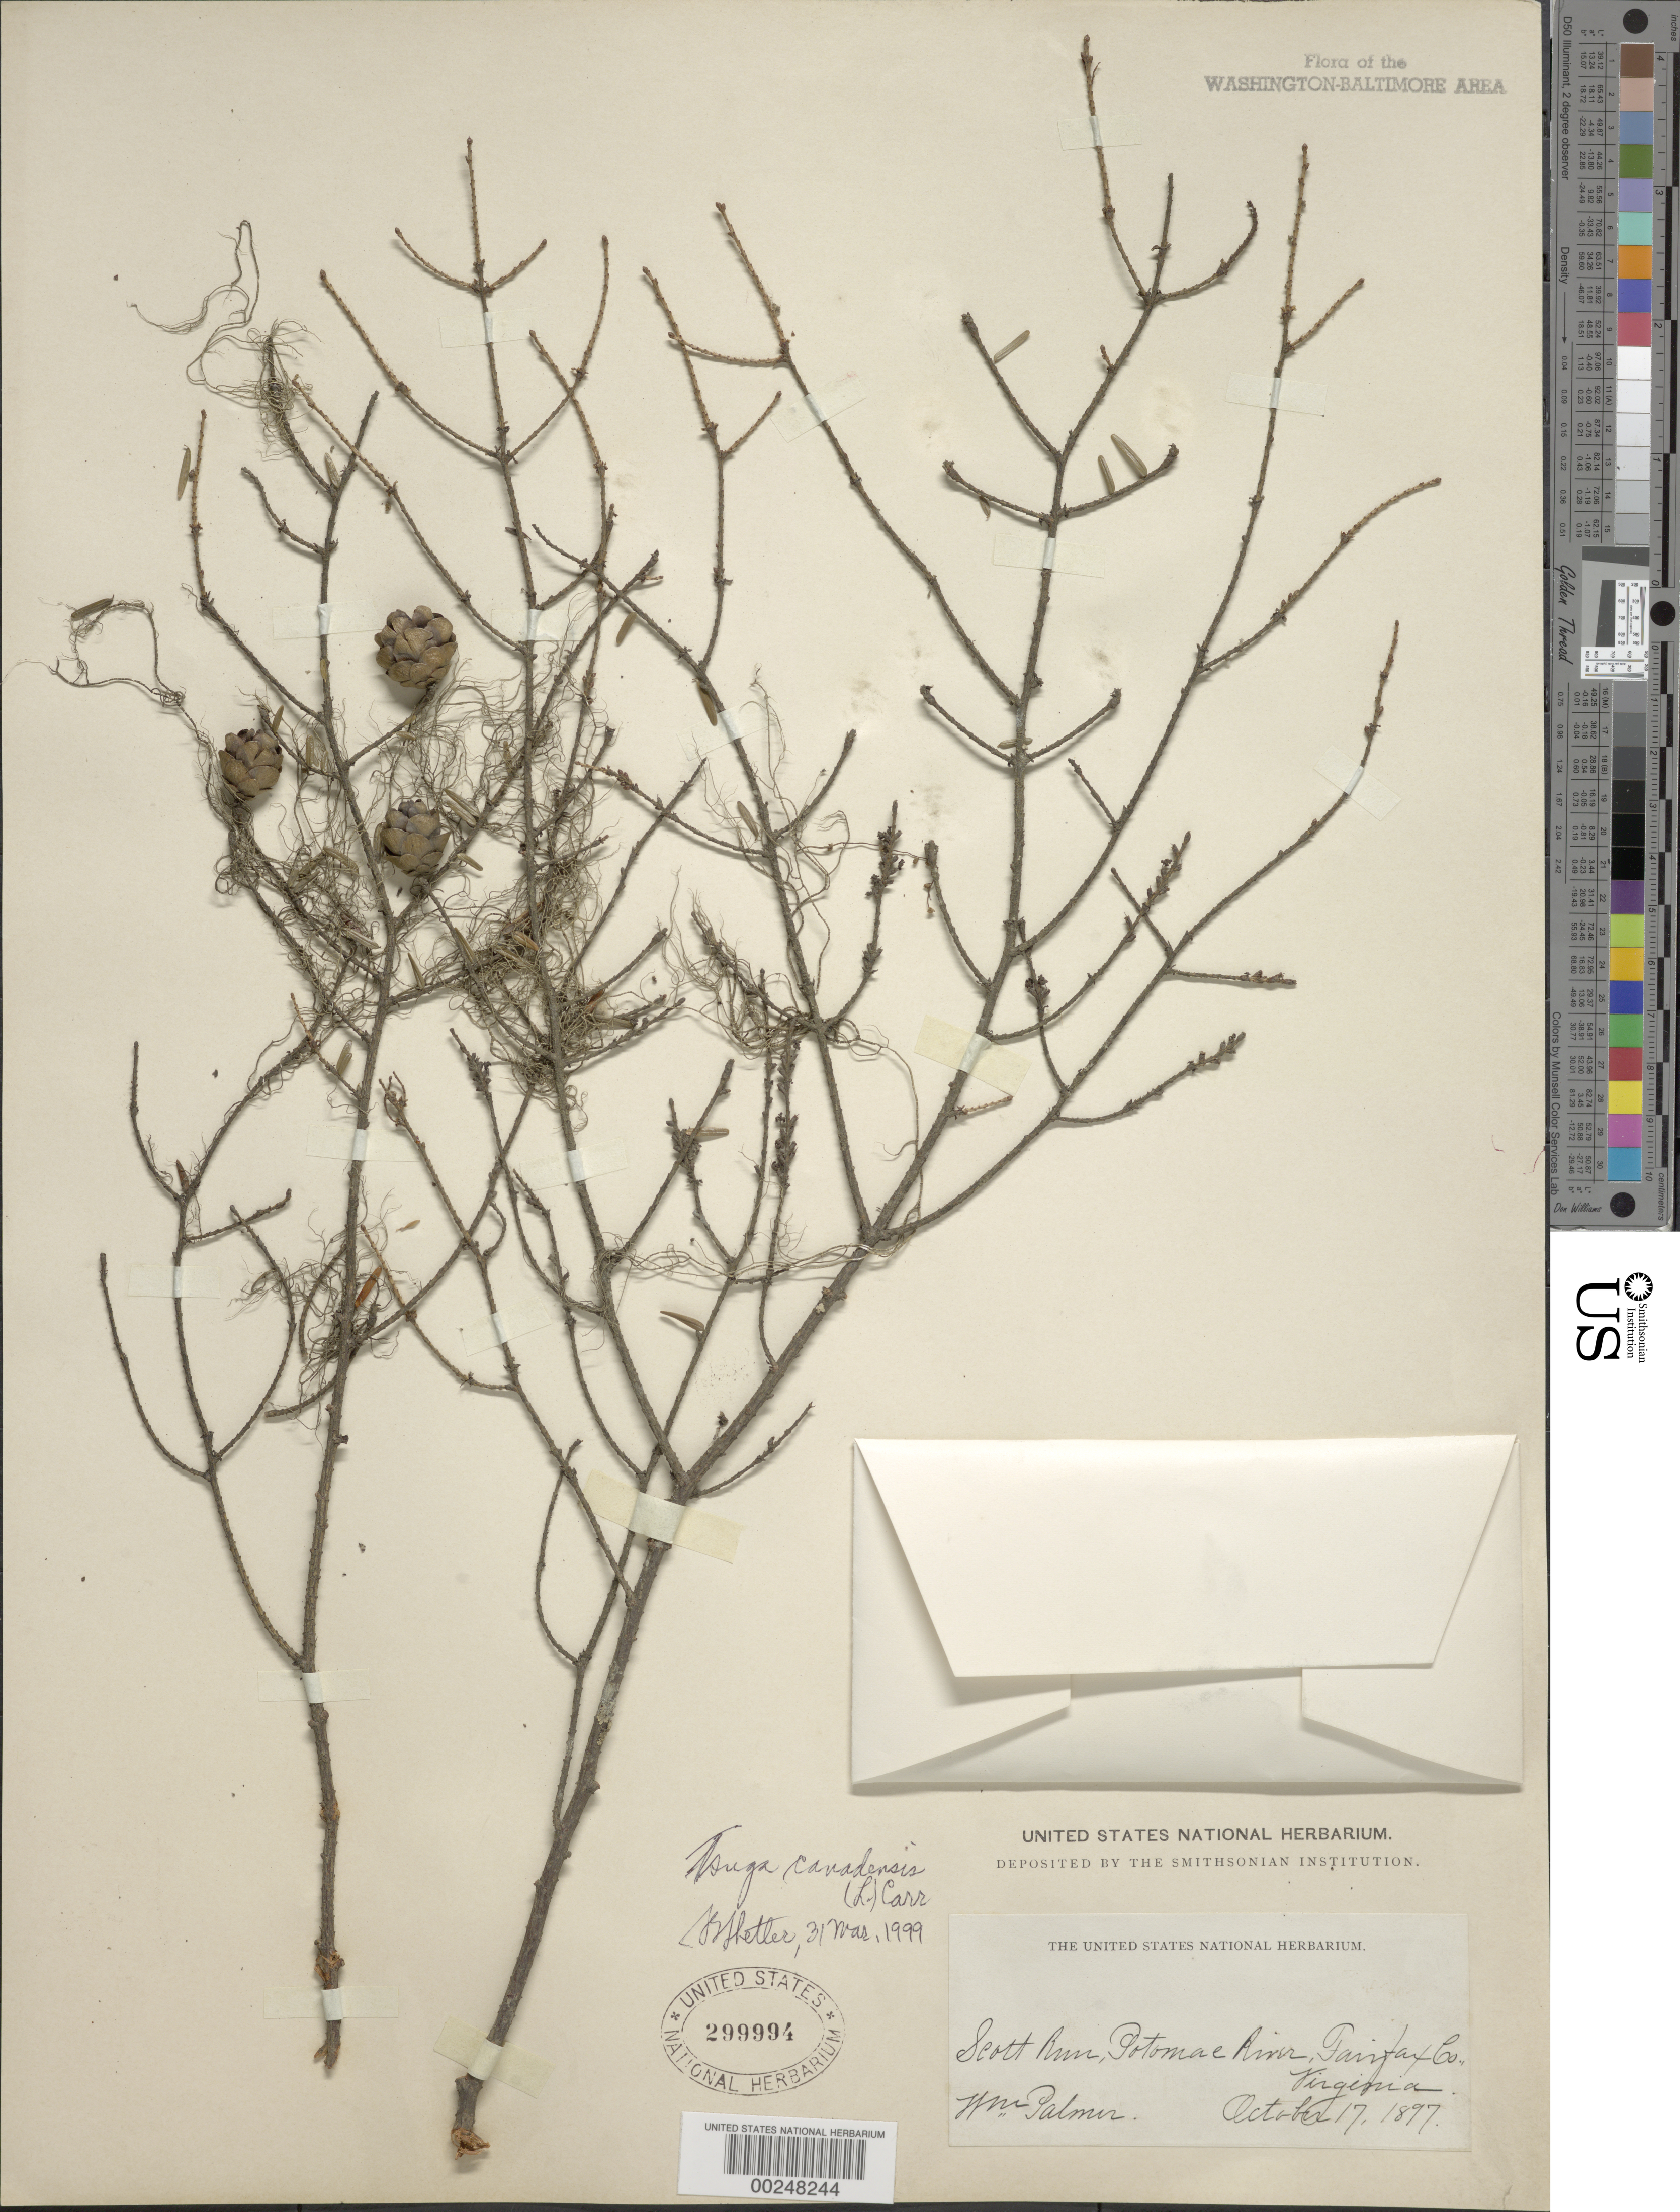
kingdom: Plantae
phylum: Tracheophyta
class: Pinopsida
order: Pinales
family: Pinaceae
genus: Tsuga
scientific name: Tsuga canadensis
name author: (L.) Carrière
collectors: W. Palmer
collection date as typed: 17 Oct 1897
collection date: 1897-10-17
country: United States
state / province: Virginia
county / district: Fairfax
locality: Scott's Run, Potomac River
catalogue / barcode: US 299994